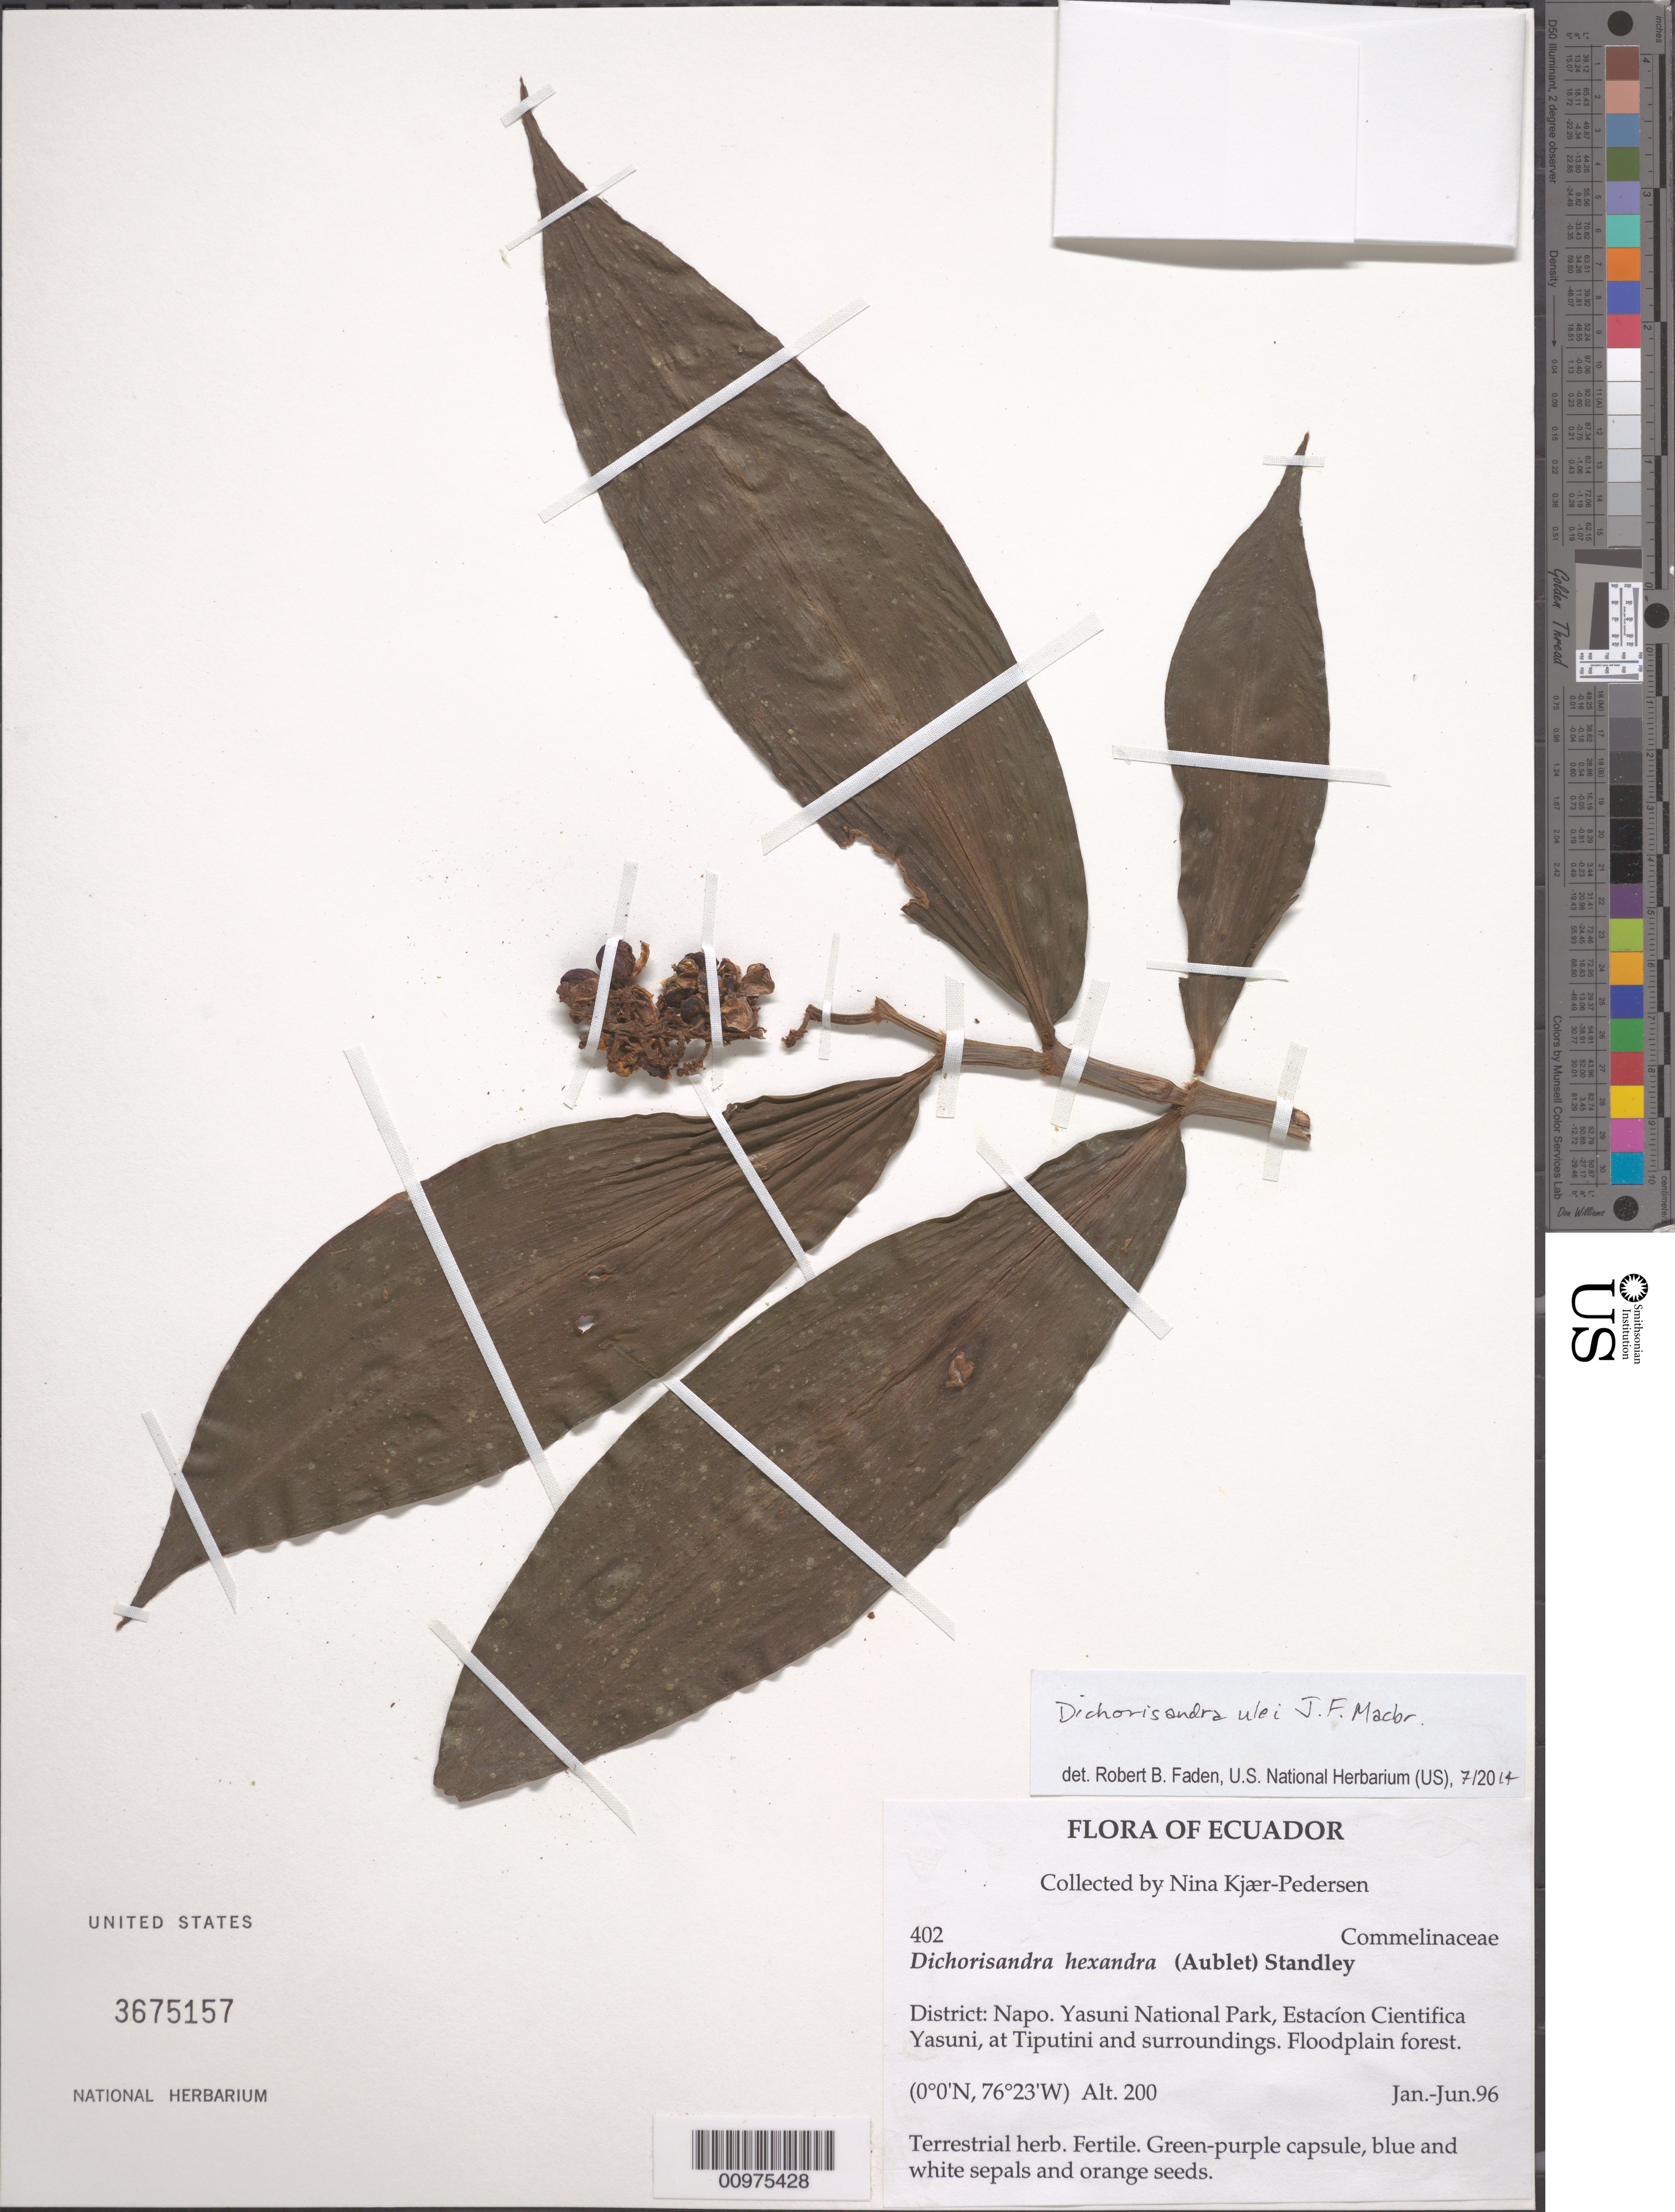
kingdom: Plantae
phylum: Tracheophyta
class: Liliopsida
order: Commelinales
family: Commelinaceae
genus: Dichorisandra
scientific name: Dichorisandra ulei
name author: J.F. Macbr.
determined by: Faden, Robert B., (US), Smithsonian Institution - National Museum of Natural History (UNITED STATES)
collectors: N. Kjaer-Pedersen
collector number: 402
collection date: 1996-01/1996-06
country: Ecuador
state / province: Napo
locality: Yasuni National Park, Estacíon Ceintifica Yasuni, at Tiputini and surroundings.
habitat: Floodplain forest.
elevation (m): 200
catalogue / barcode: US 3675157